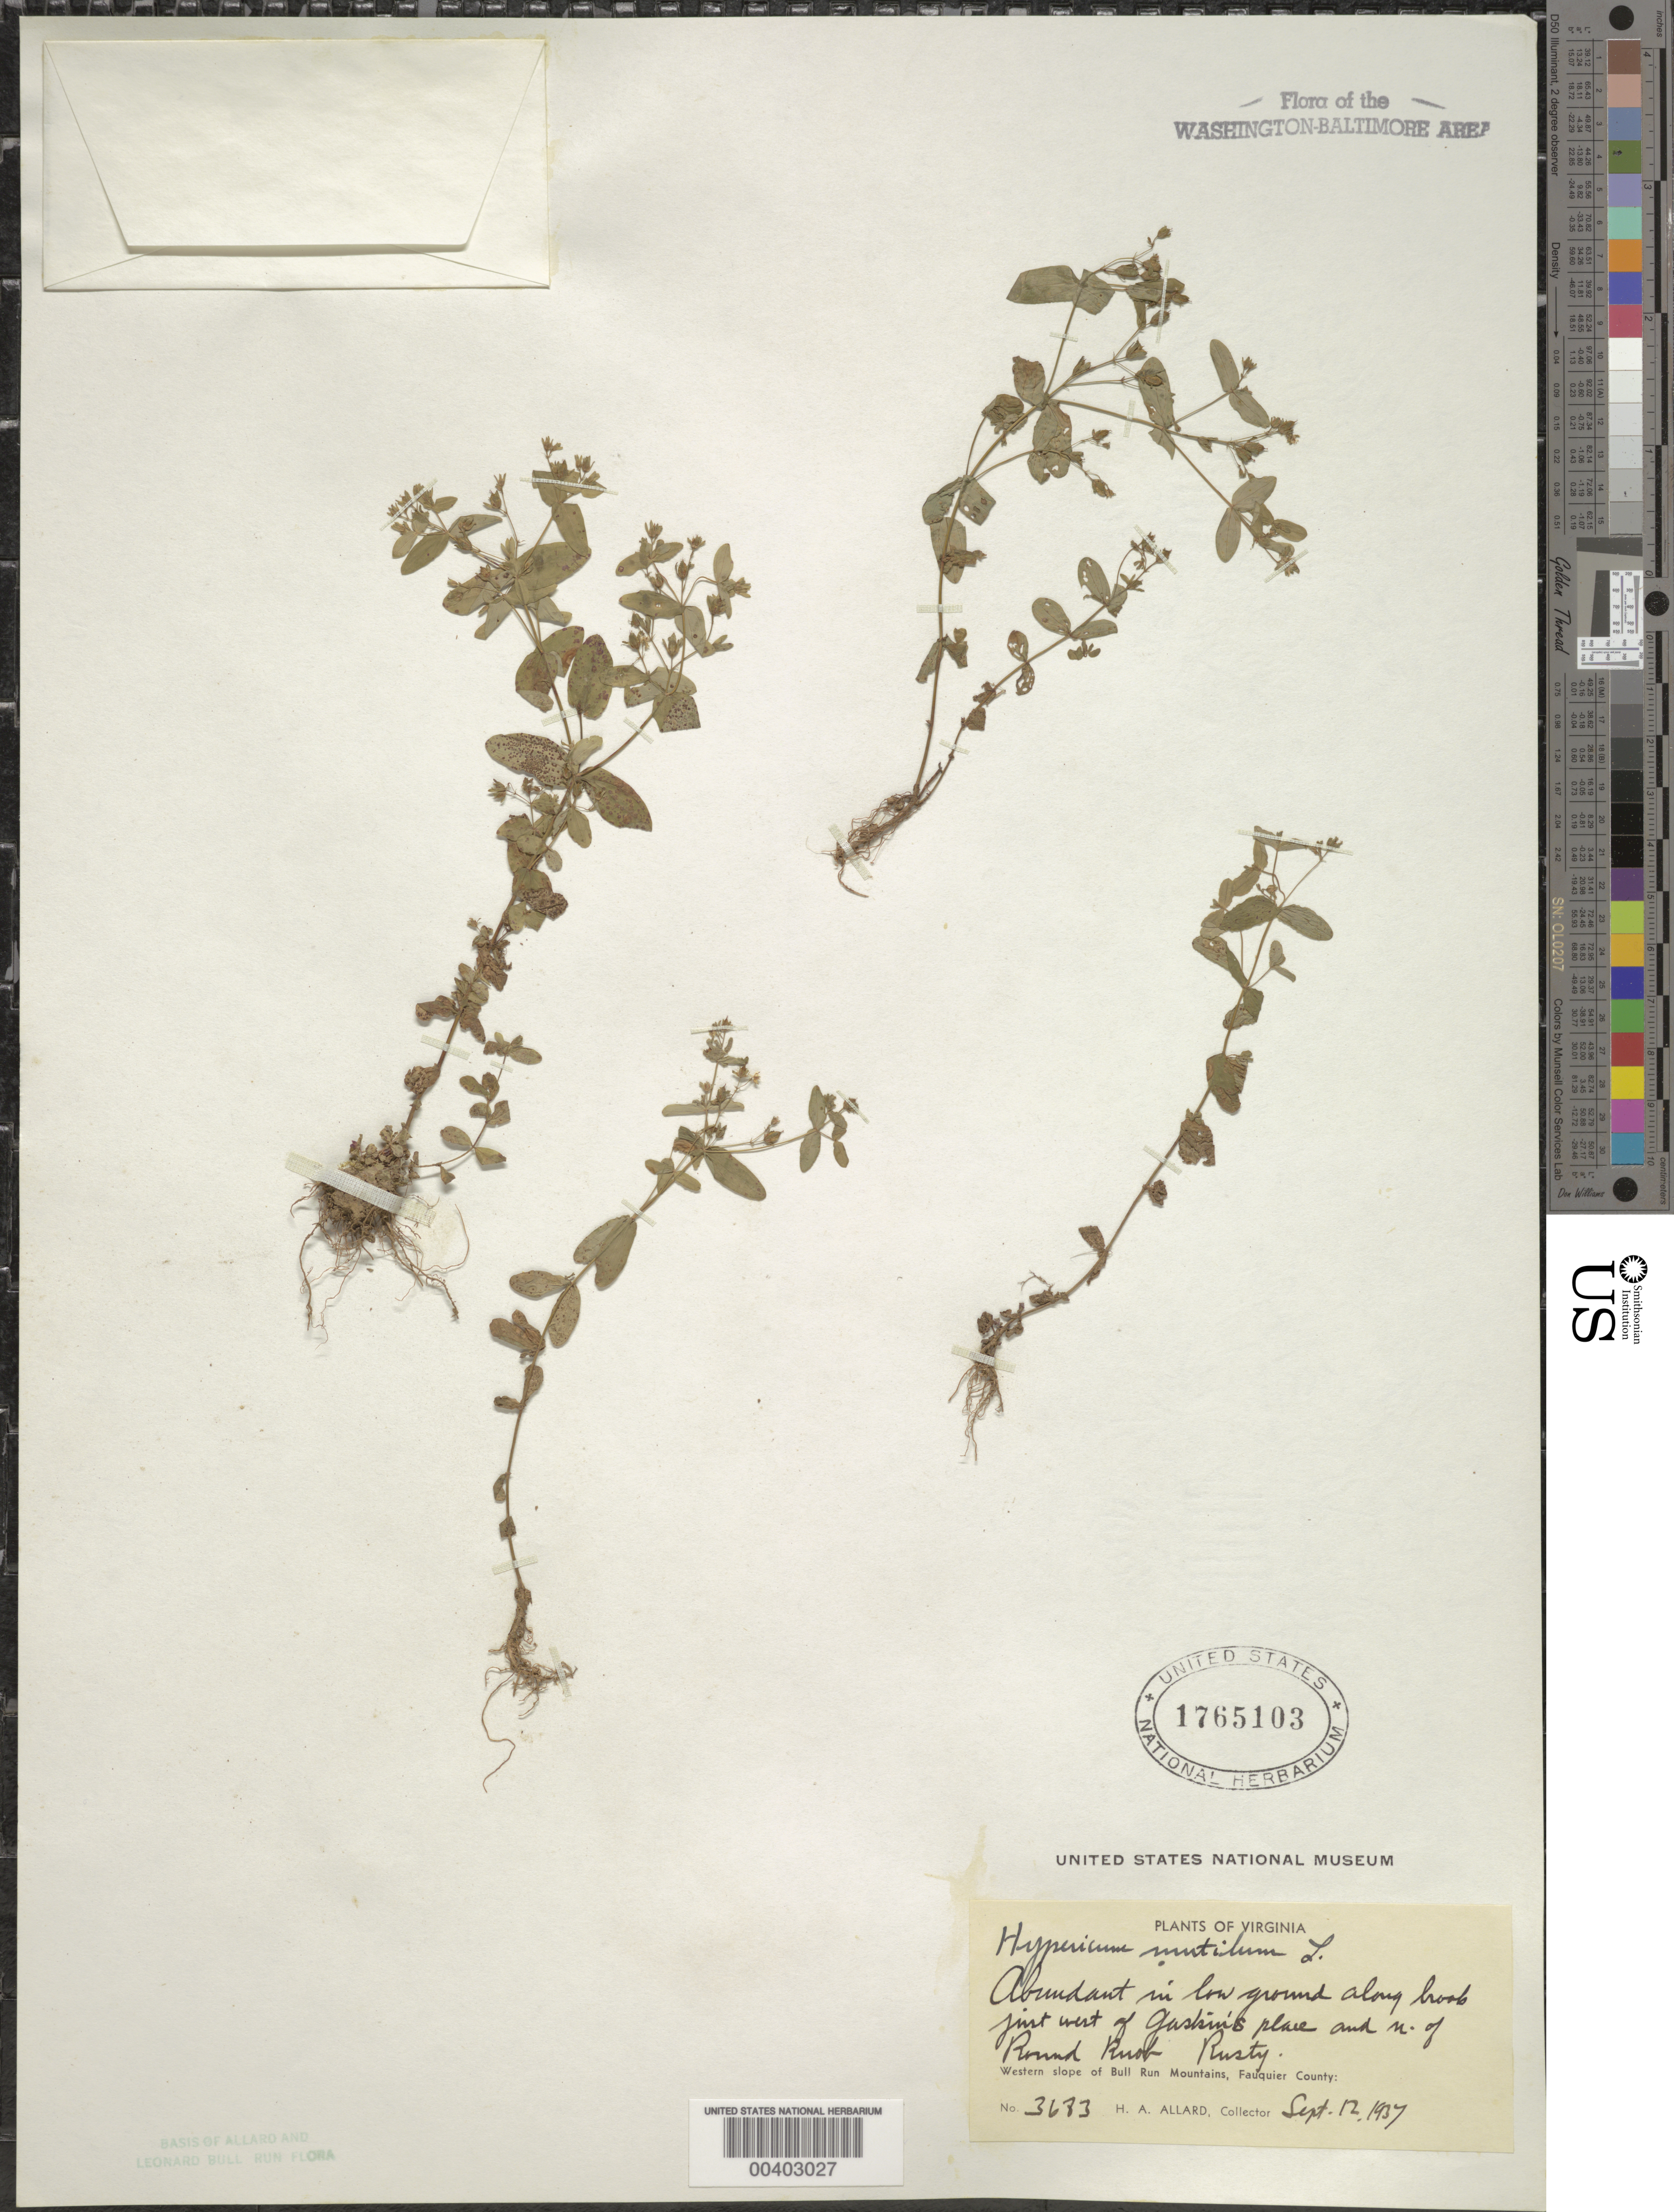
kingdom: Plantae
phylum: Tracheophyta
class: Magnoliopsida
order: Malpighiales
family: Hypericaceae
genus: Hypericum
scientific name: Hypericum mutilum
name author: L.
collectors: H. A. Allard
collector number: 3683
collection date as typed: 12 Sep 1937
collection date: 1937-09-12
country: United States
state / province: Virginia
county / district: Fauquier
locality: North of Round Knob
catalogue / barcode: US 1765103